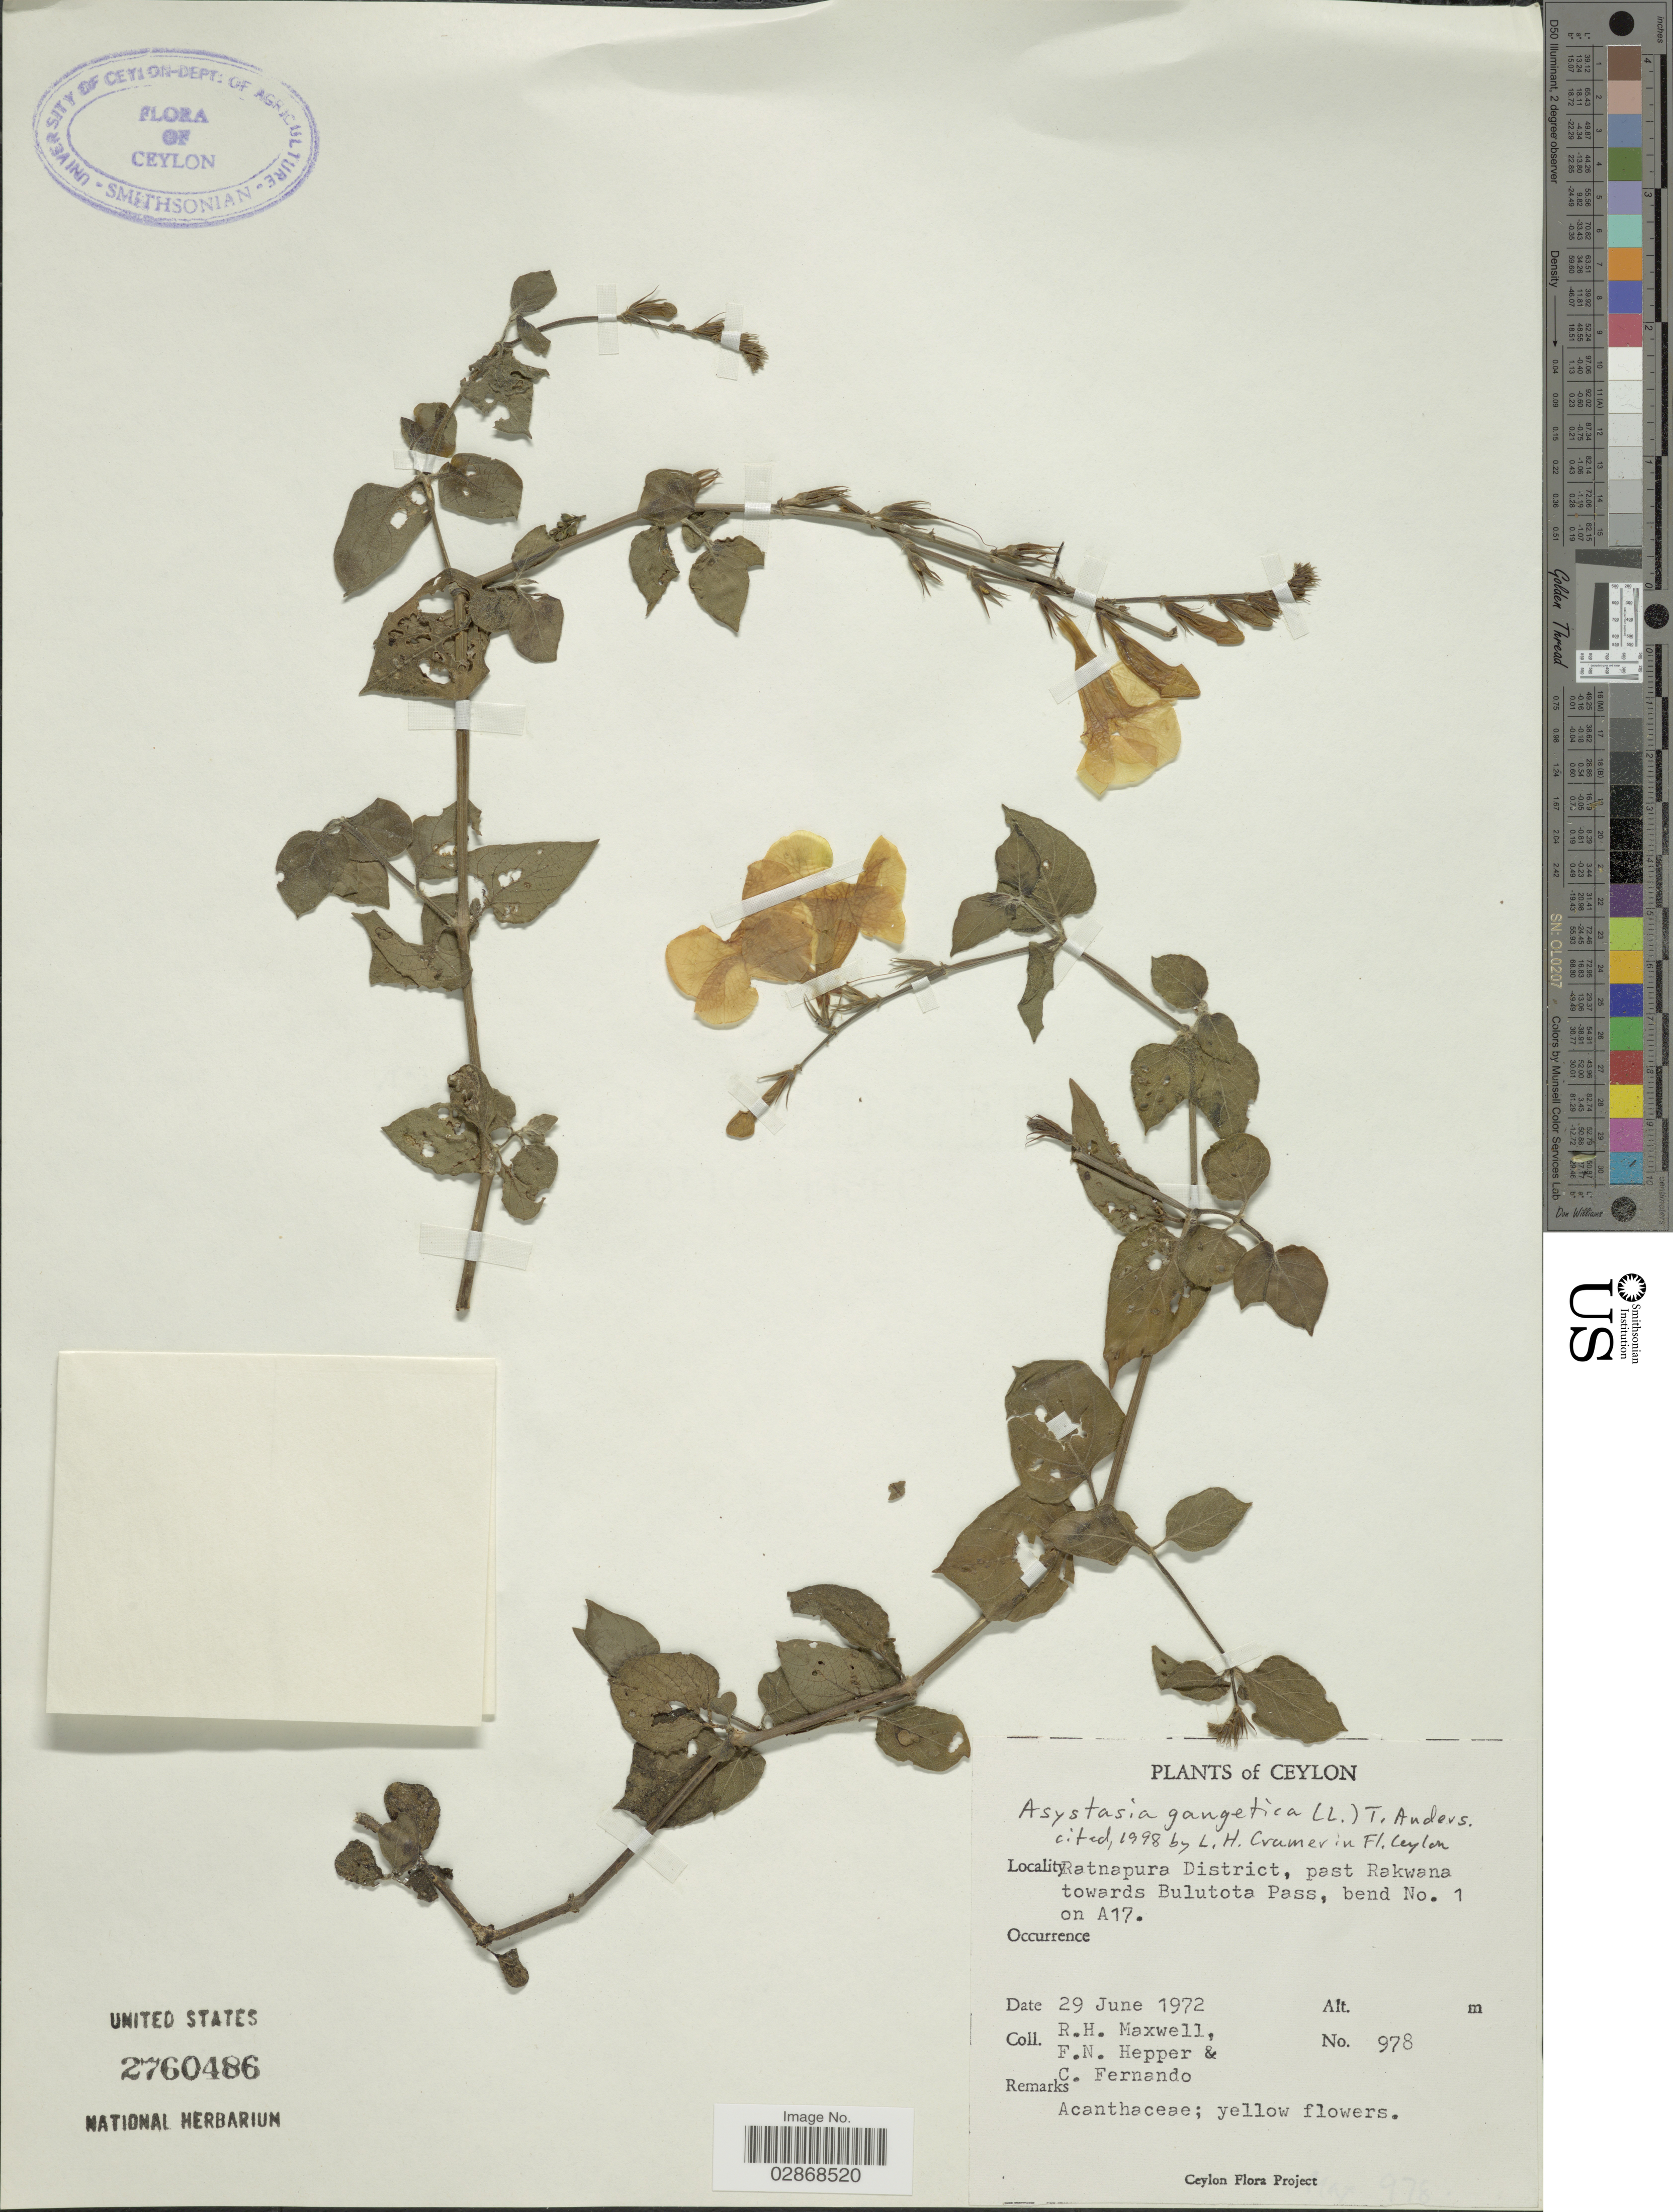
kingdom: Plantae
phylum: Tracheophyta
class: Magnoliopsida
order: Lamiales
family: Acanthaceae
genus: Asystasia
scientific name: Asystasia gangetica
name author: (L.) T. Anderson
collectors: R. Maxwell, F. Hepper & C. Fernando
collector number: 978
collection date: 1972-06-29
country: Sri Lanka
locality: Ceylon. Ratnapura District, past Rakwana towards Bulutota Pass, bend No. 1 on A17.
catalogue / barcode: US 2760486